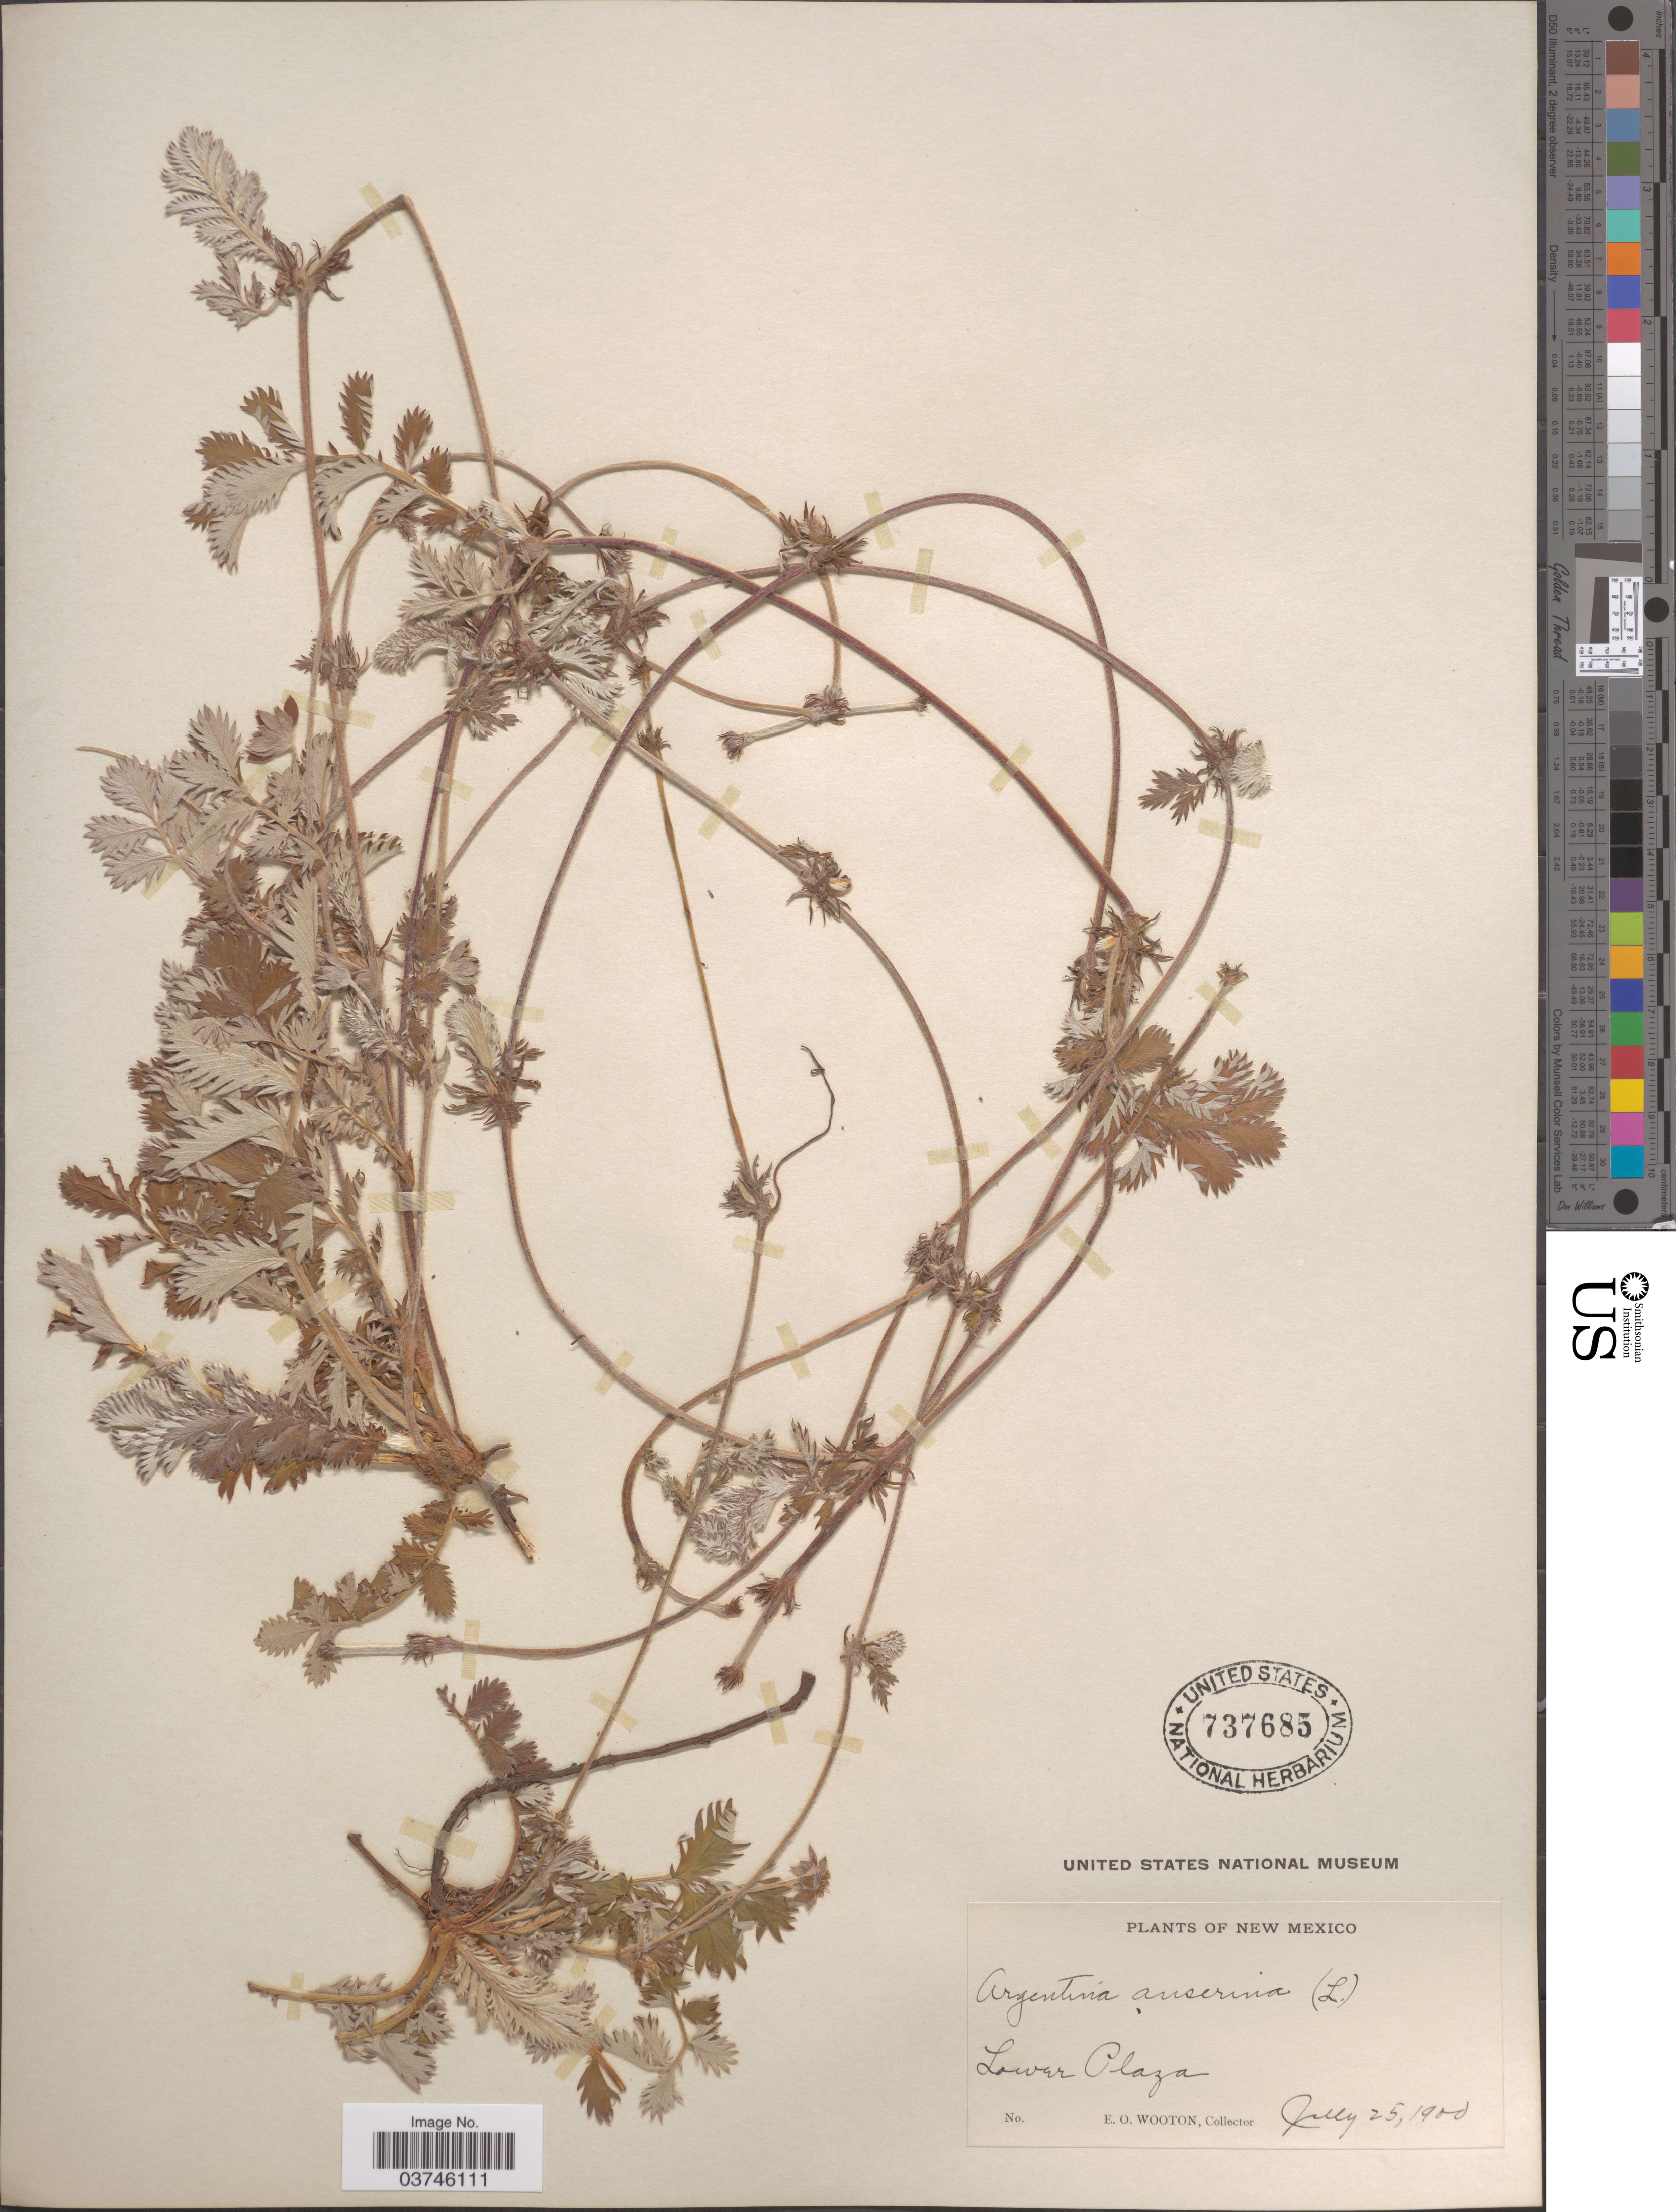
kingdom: Plantae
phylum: Tracheophyta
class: Magnoliopsida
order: Rosales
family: Rosaceae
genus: Argentina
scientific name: Argentina anserina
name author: (L.) Rydb.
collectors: E. O. Wooton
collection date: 1900-07-25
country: United States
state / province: New Mexico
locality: Lower Plaza.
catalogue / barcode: US 737685